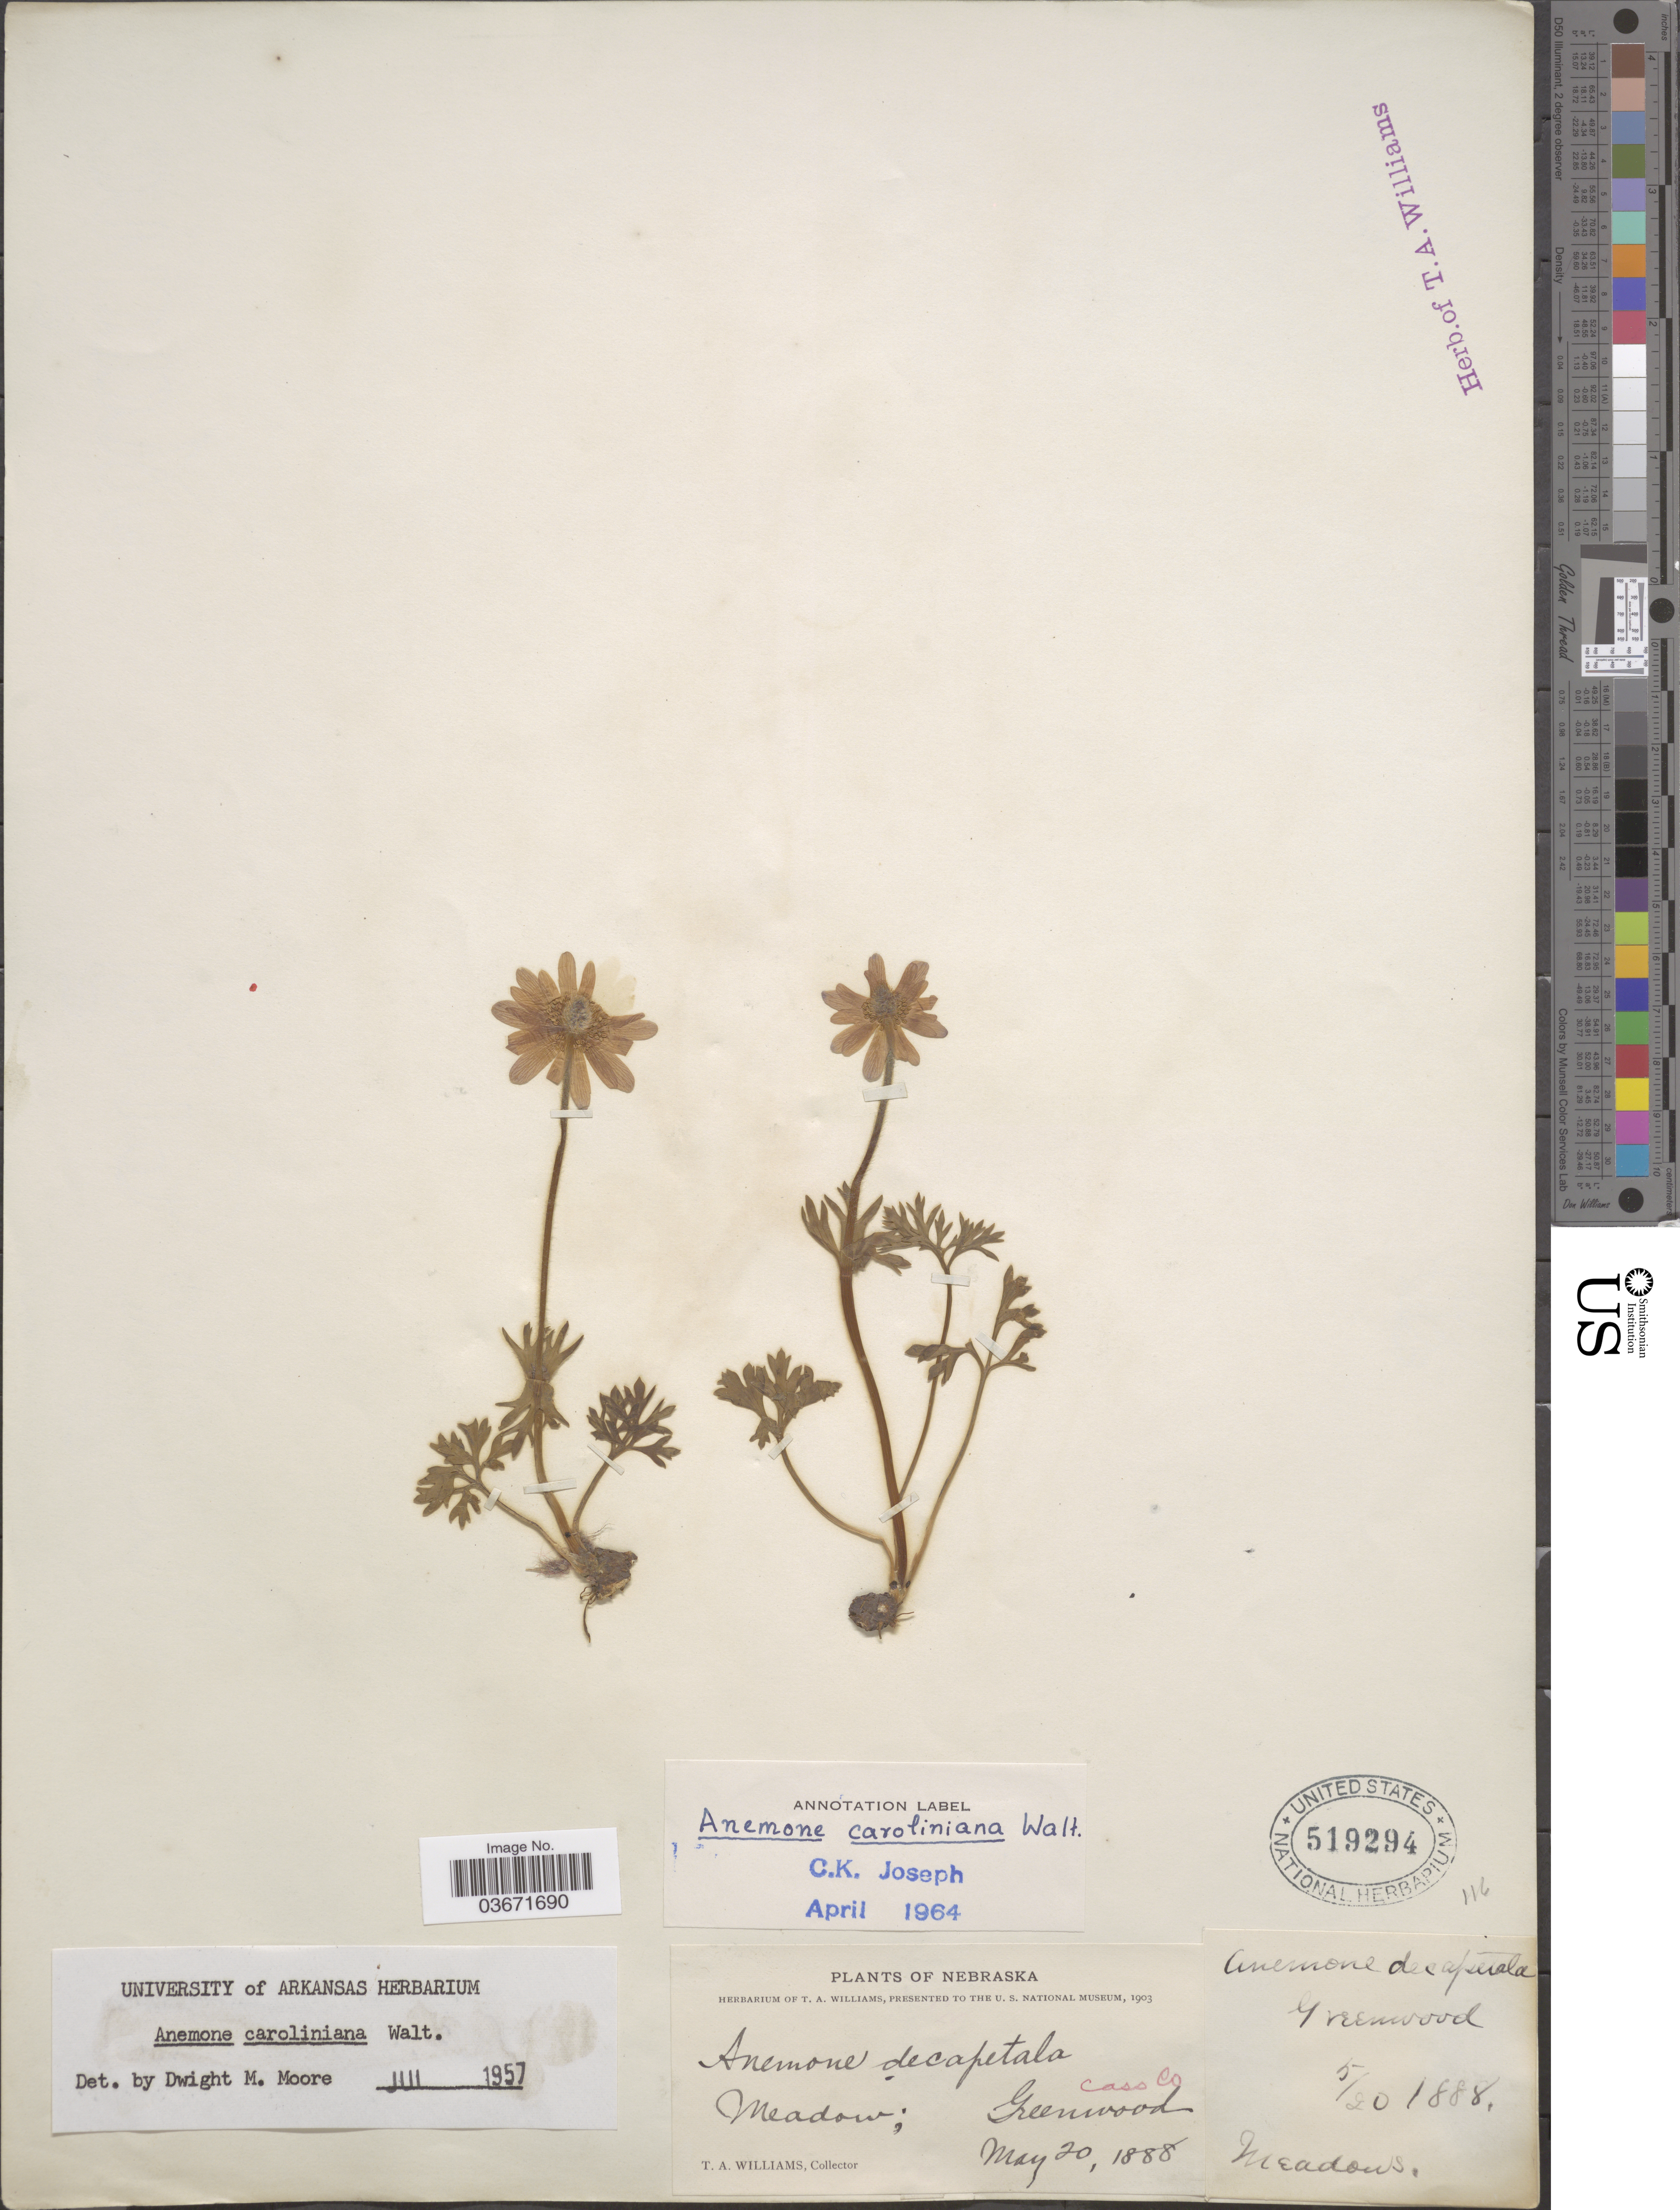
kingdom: Plantae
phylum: Tracheophyta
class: Magnoliopsida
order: Ranunculales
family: Ranunculaceae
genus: Anemone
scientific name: Anemone caroliniana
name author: Walter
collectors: T. Williams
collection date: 1888-05-20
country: United States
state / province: Nebraska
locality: Cass Co. Greenwood.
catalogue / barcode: US 519294